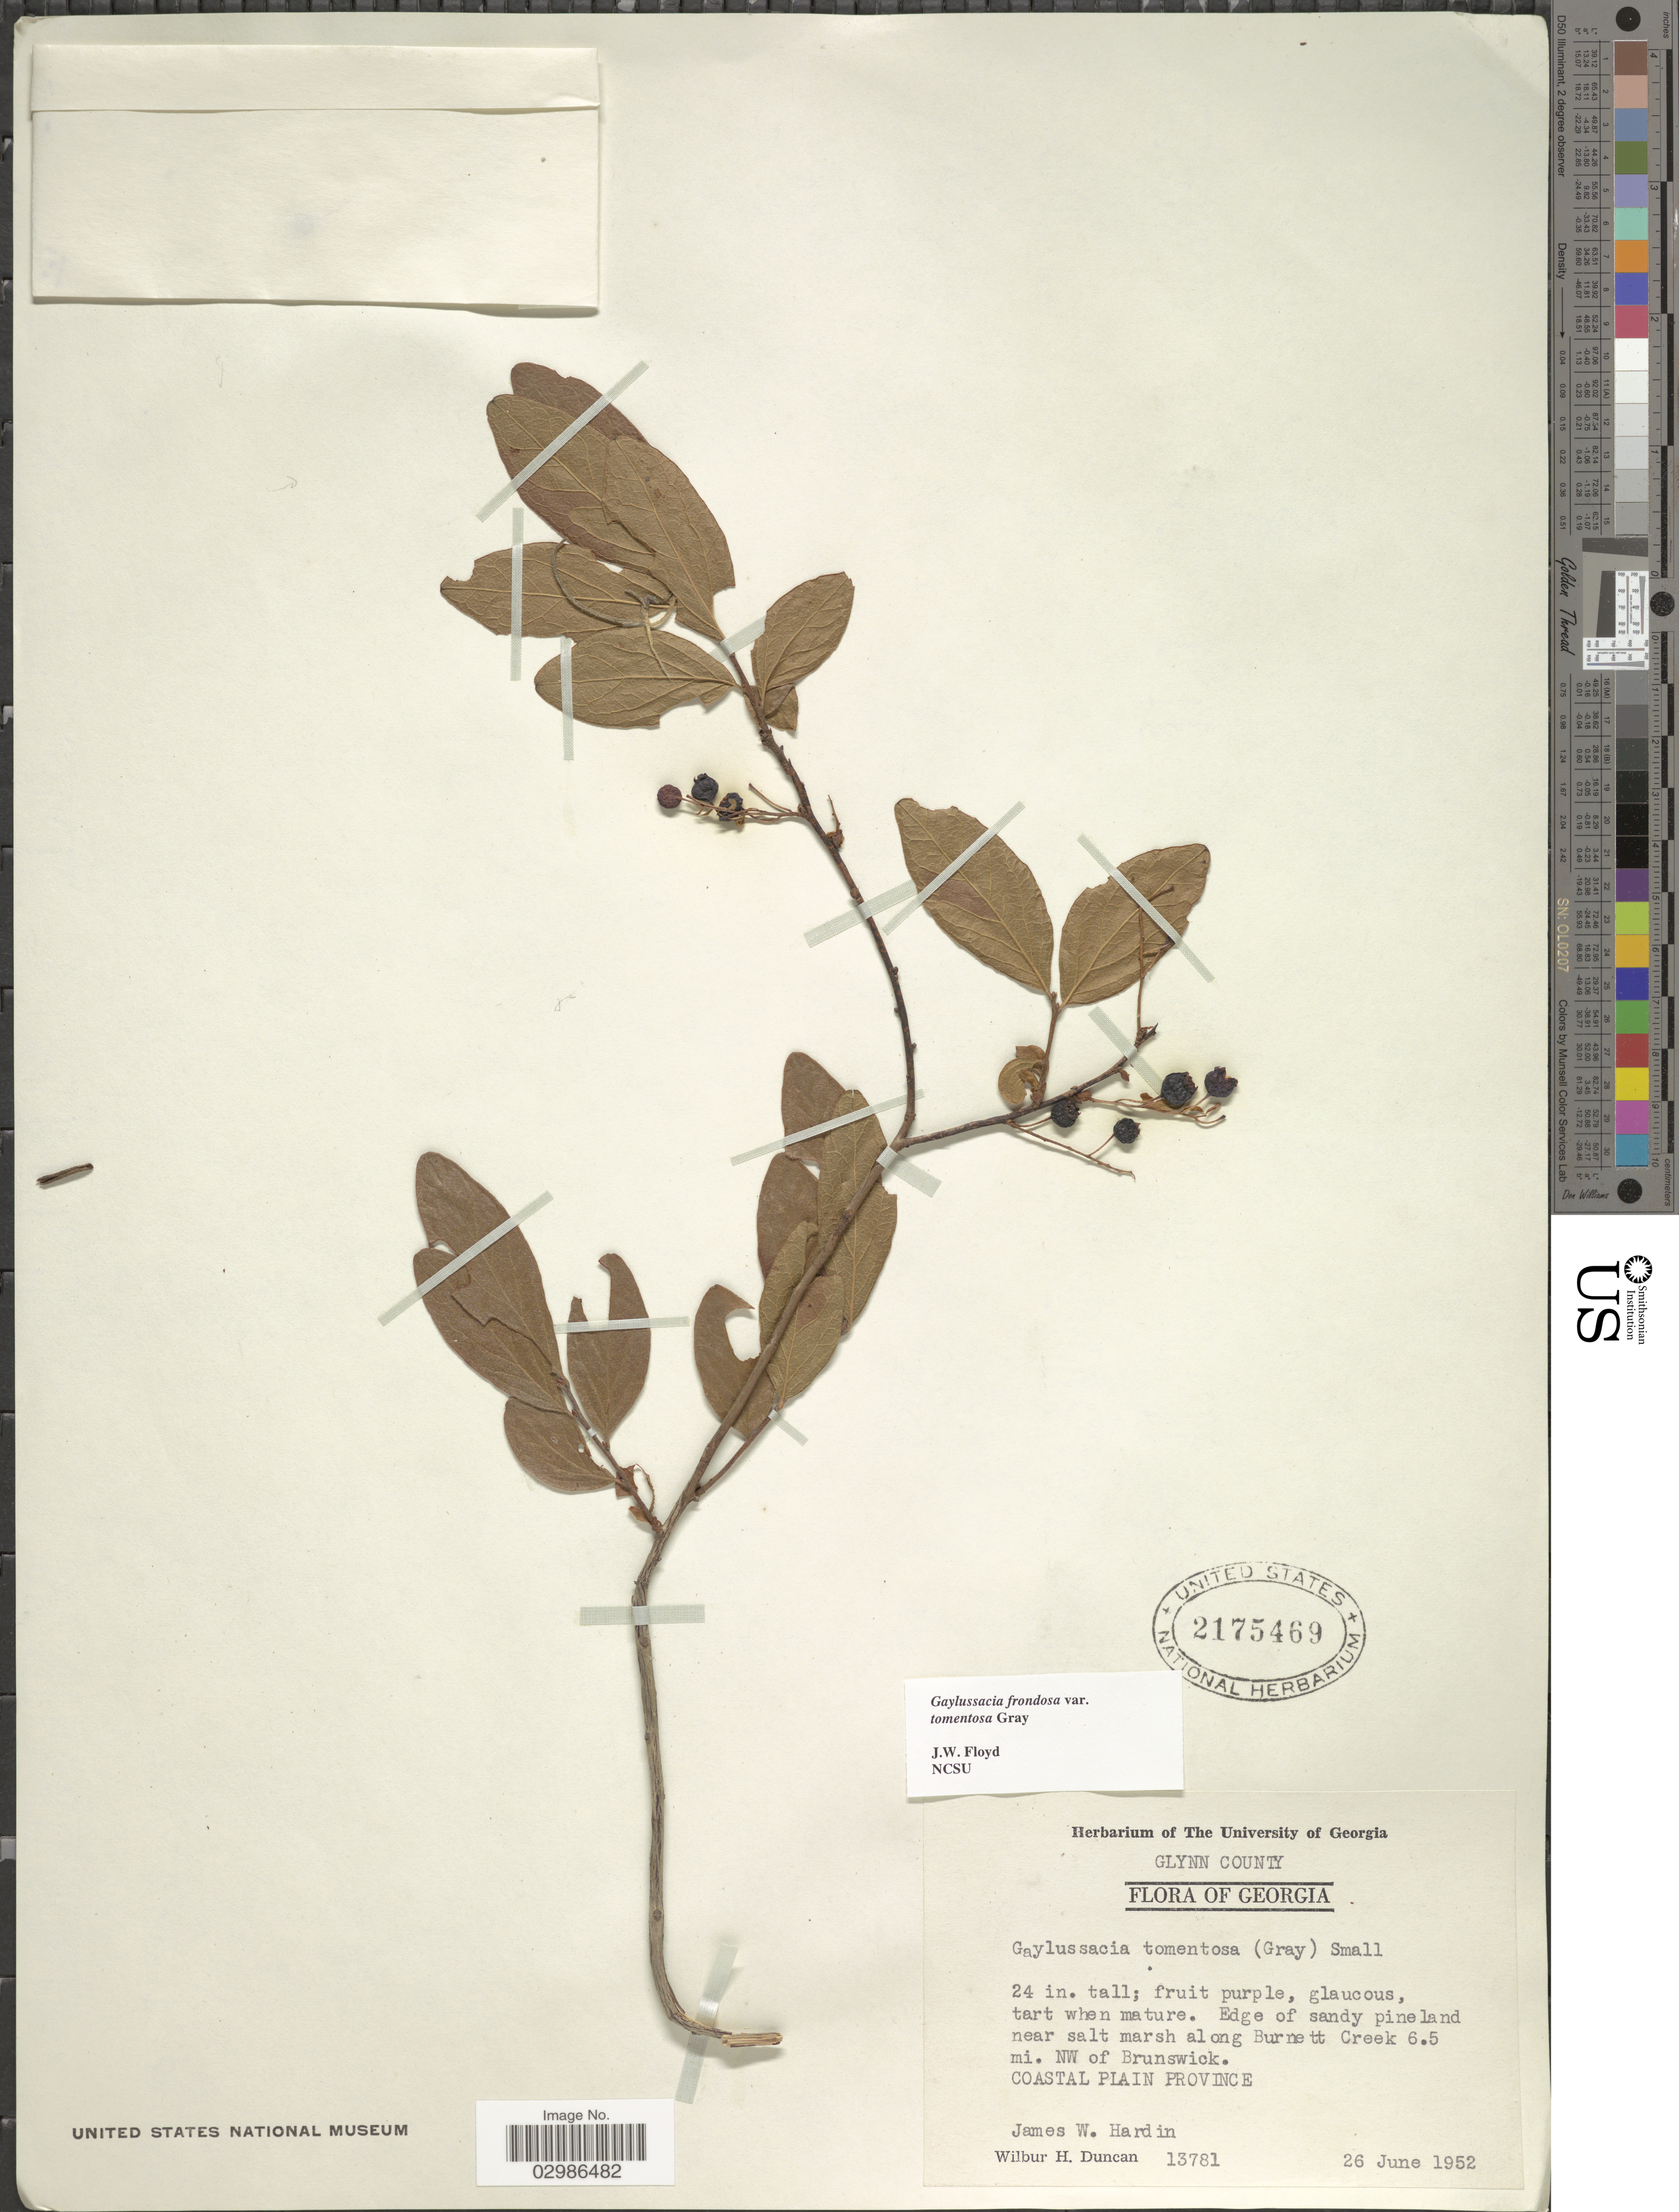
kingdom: Plantae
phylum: Tracheophyta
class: Magnoliopsida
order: Ericales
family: Ericaceae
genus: Gaylussacia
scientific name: Gaylussacia frondosa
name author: (L.) Torr. & A. Gray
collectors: W. H. Duncan & J. W. Hardin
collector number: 13781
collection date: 1952-06-26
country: United States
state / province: Georgia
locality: Glynn County. Along Burnett Creek 6.5 mi. NW of Brunswick. Coastal Plain Province.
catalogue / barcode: US 2175469